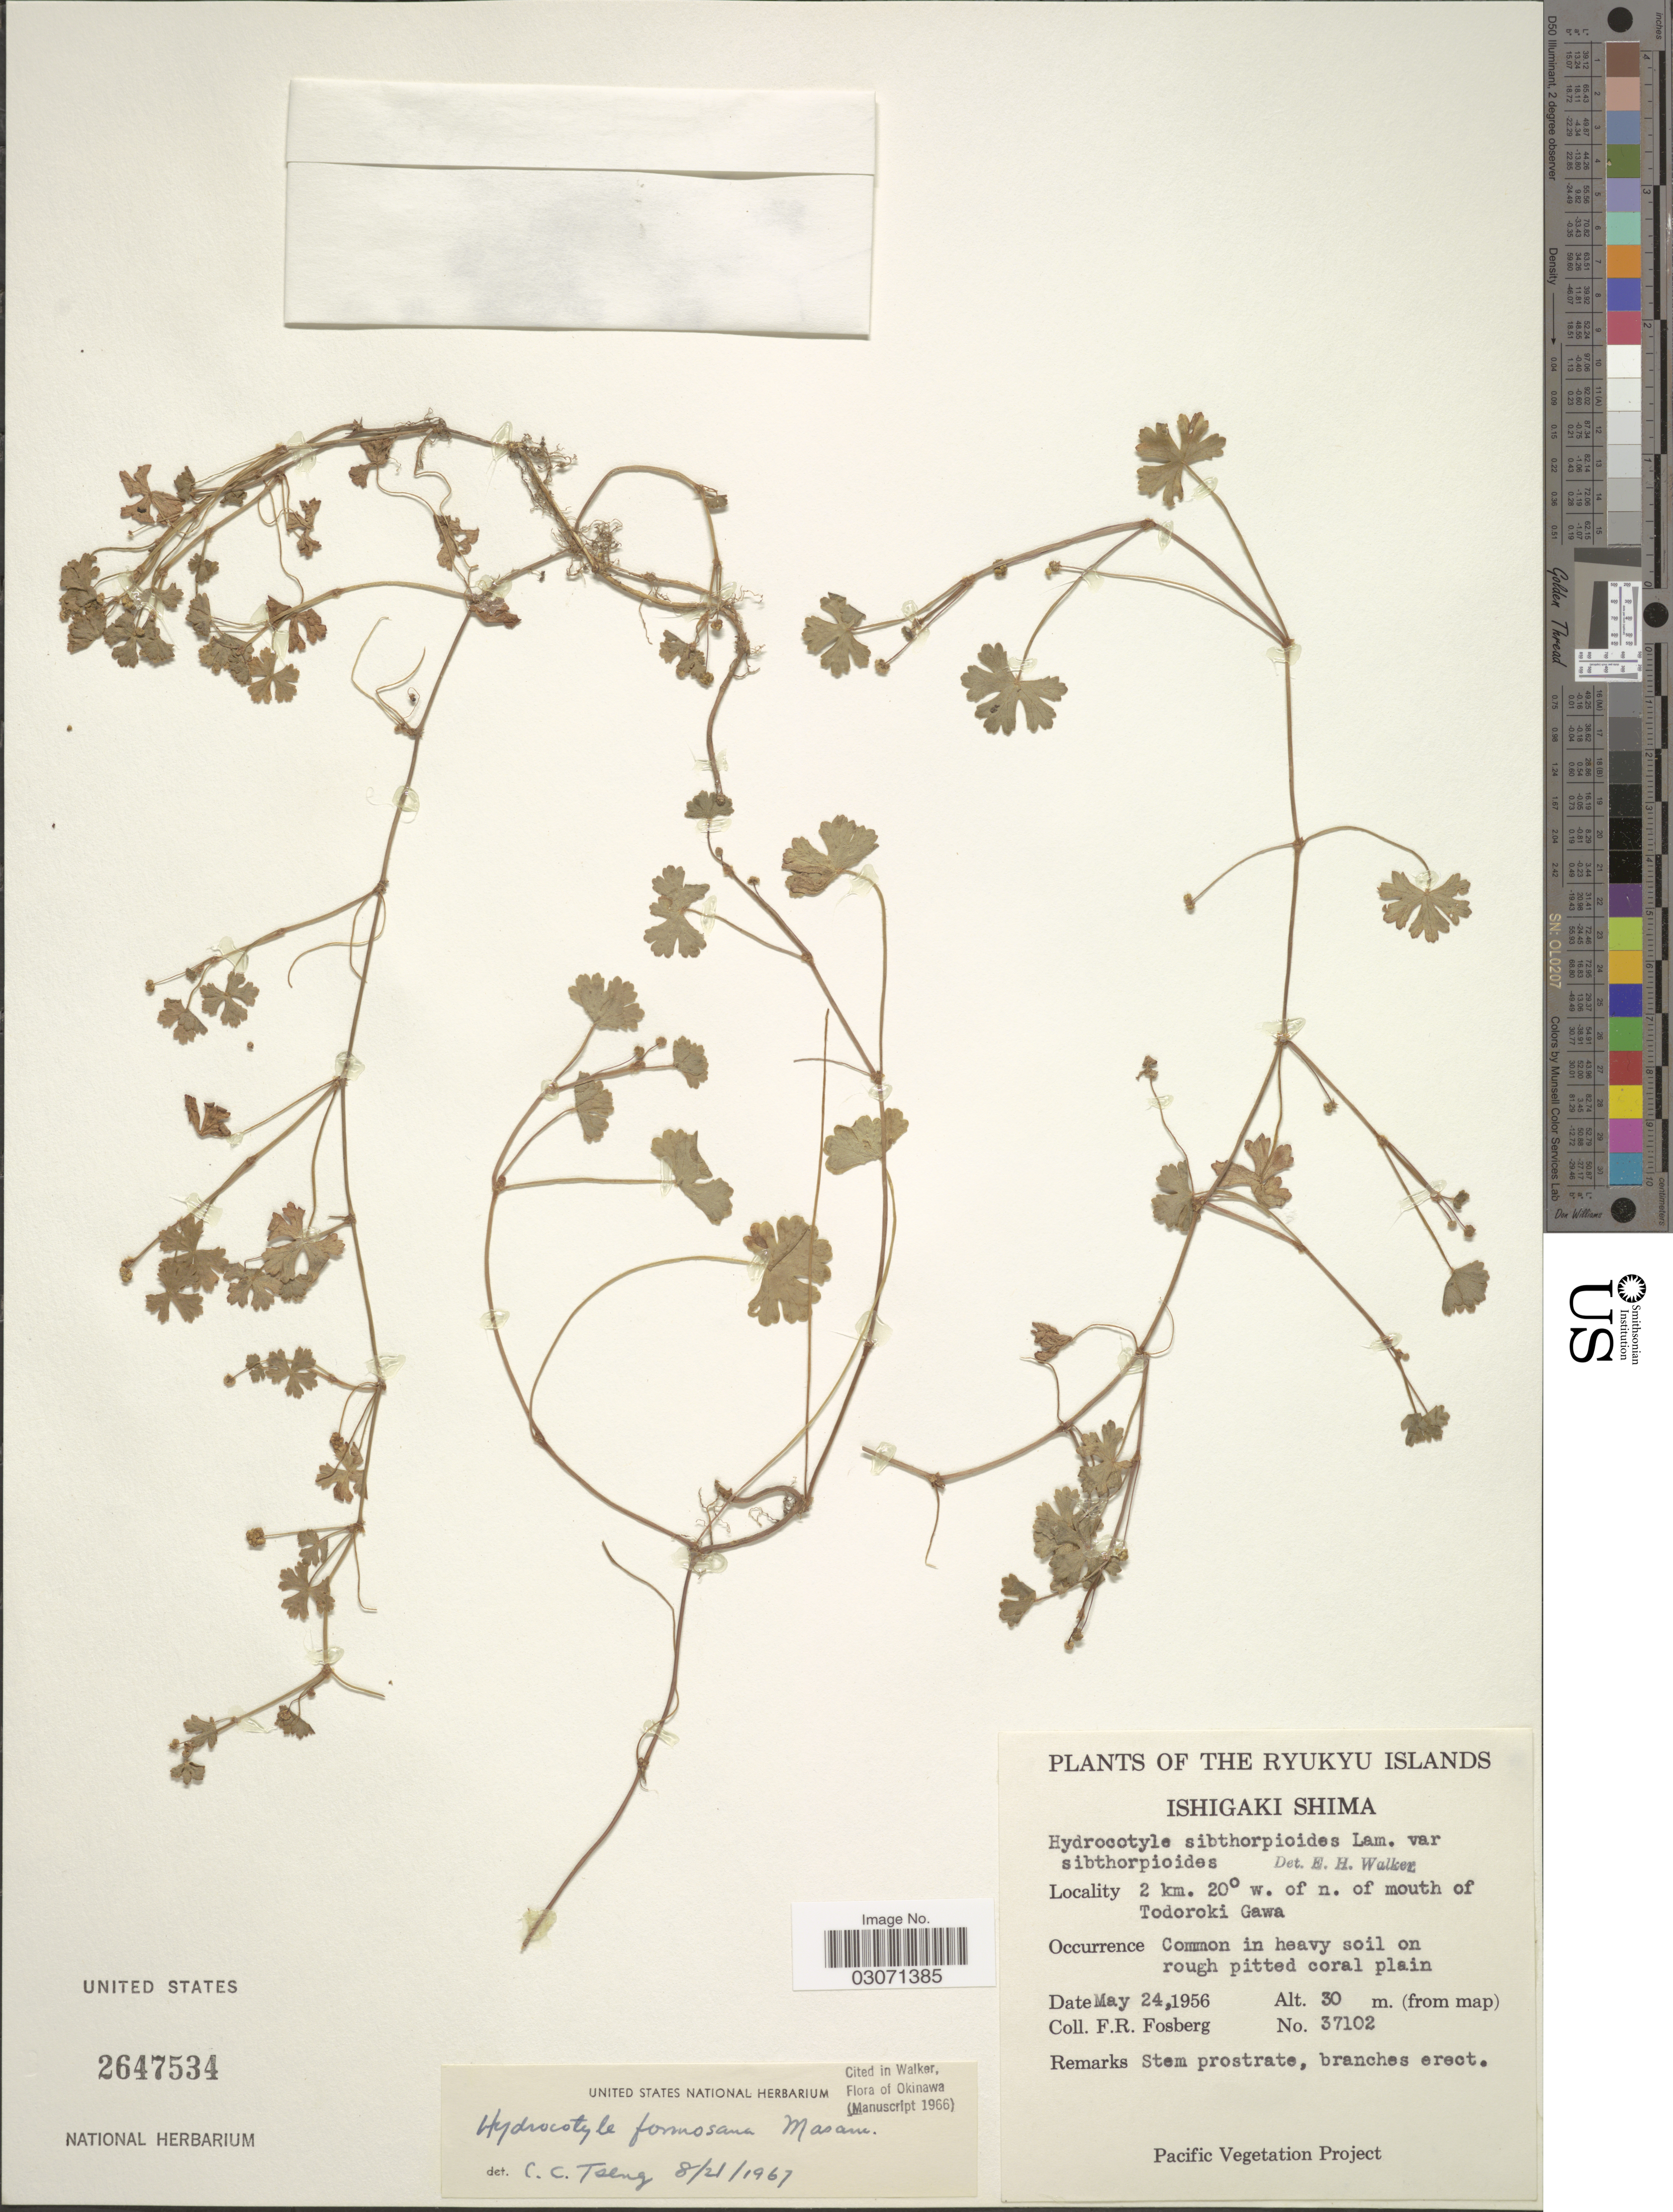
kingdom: Plantae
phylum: Tracheophyta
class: Magnoliopsida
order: Apiales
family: Araliaceae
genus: Hydrocotyle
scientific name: Hydrocotyle formosana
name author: Masam.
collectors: F. R. Fosberg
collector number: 37102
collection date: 1956-05-24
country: Japan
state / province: Okinawa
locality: The Ryukyu Islands. Ishigaki Shima. 2 km. 20° w. of n. of mouth of Todoroki Gawa.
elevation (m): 30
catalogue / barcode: US 2647534